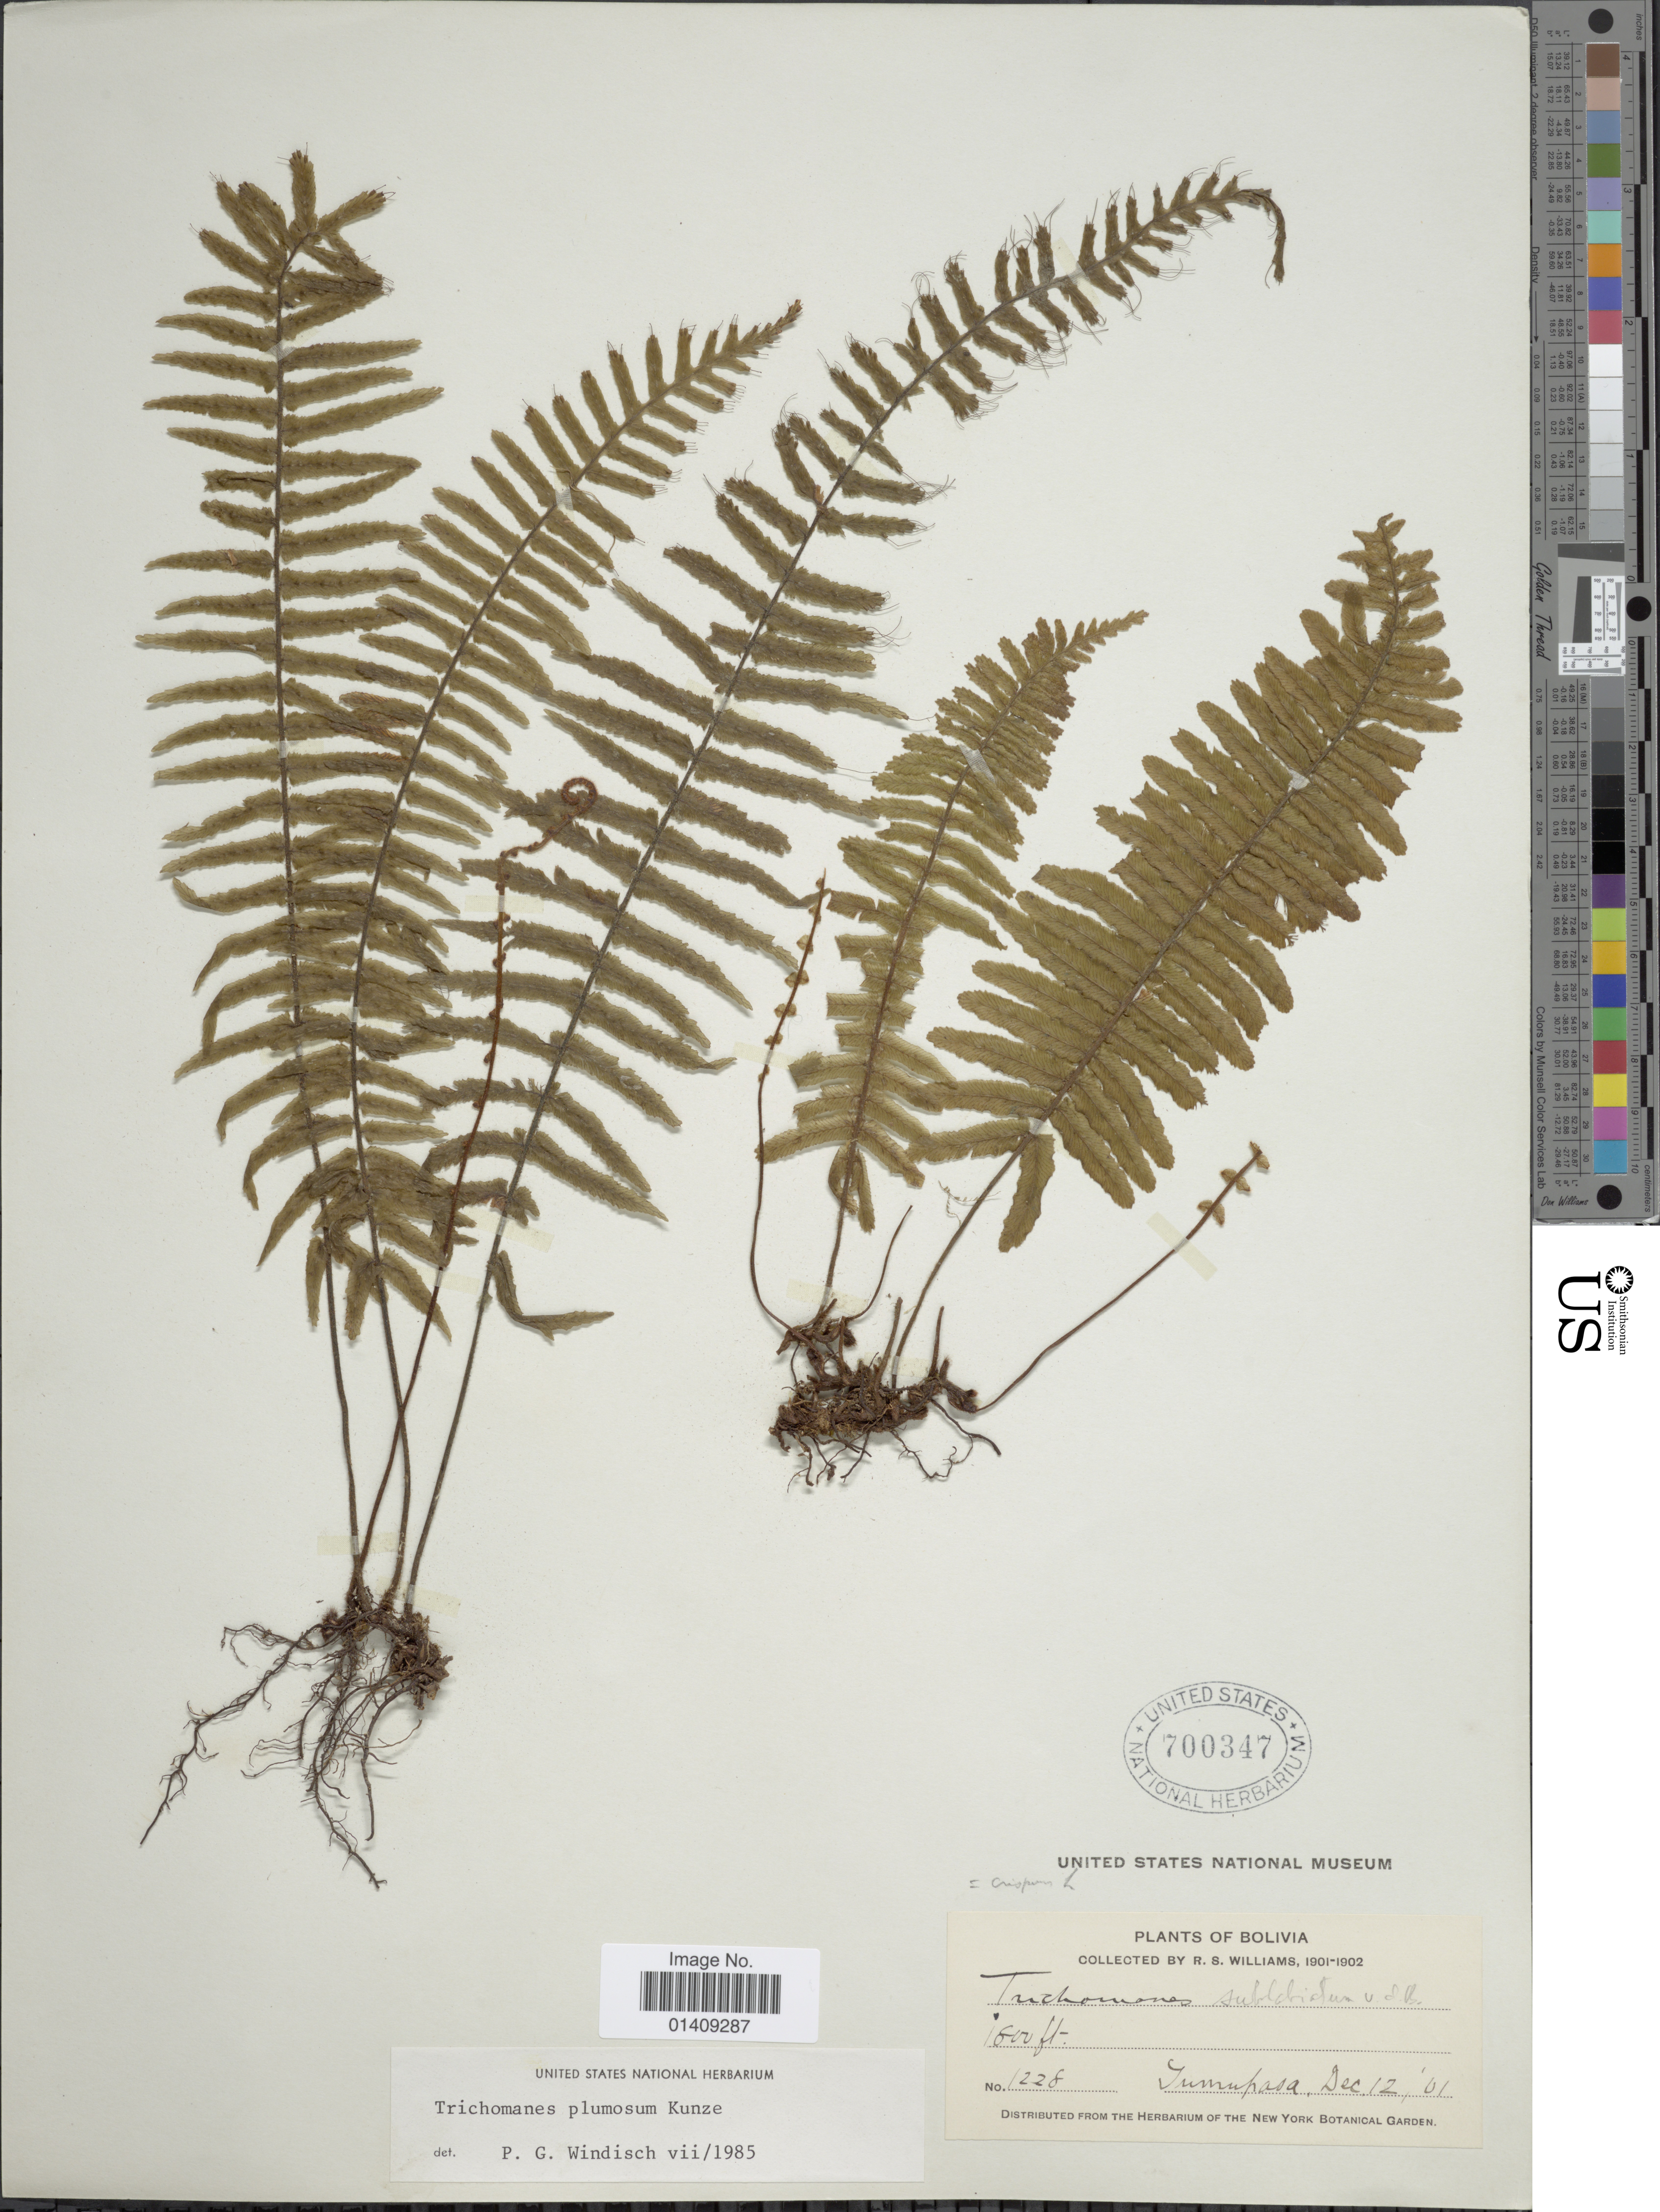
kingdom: Plantae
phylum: Tracheophyta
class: Polypodiopsida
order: Hymenophyllales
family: Hymenophyllaceae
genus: Trichomanes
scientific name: Trichomanes plumosum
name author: Kunze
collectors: R. S. Williams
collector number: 1228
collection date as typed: Dec. 12, '01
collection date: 1901-12-12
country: Bolivia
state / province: La Paz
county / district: Iturralde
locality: Tumupasa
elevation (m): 549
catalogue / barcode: US 700347